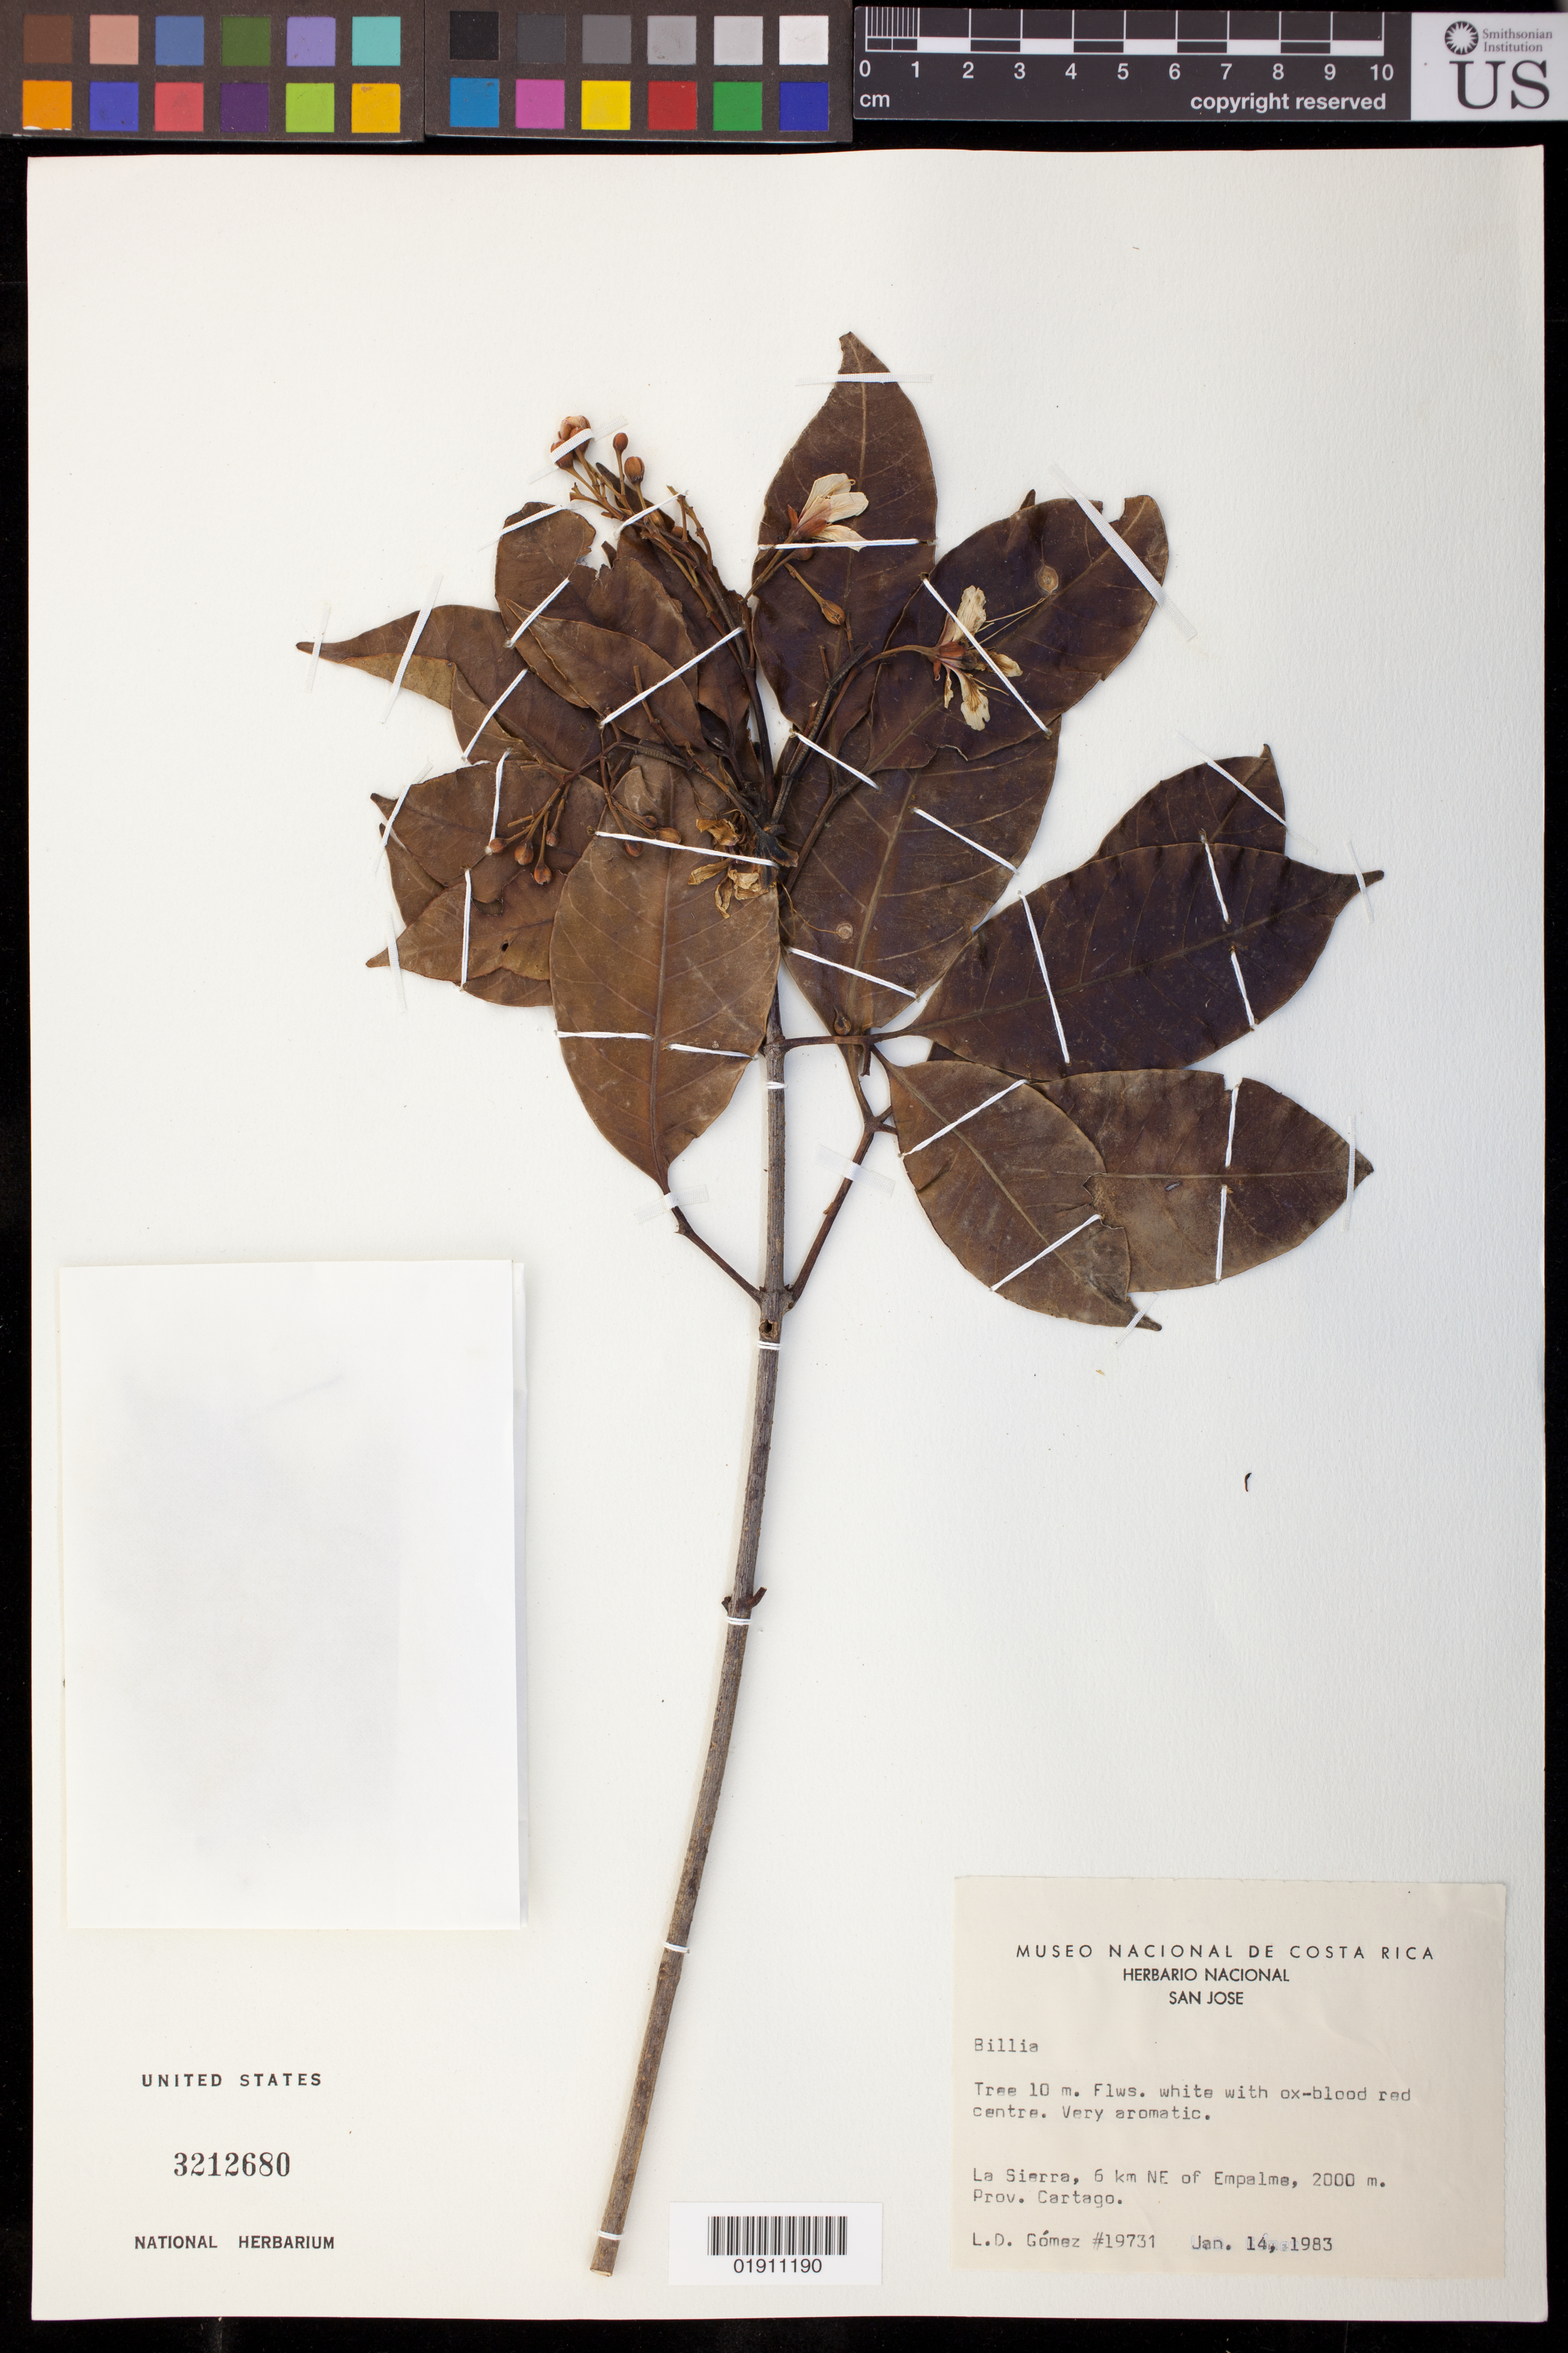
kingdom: Plantae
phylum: Tracheophyta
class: Magnoliopsida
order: Sapindales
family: Sapindaceae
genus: Billia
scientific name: Billia rosea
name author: (Planch. & Linden) C. Ulloa & P.M. Jørg.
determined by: Acevedo-Rodriguez, P., (US), Smithsonian Institution - National Museum of Natural History (UNITED STATES)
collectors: L. D. Gómez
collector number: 19731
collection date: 1983-01-14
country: Costa Rica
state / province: Cartago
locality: La Sierra, 6 km NE of Empalme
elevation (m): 2000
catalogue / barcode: US 3212680